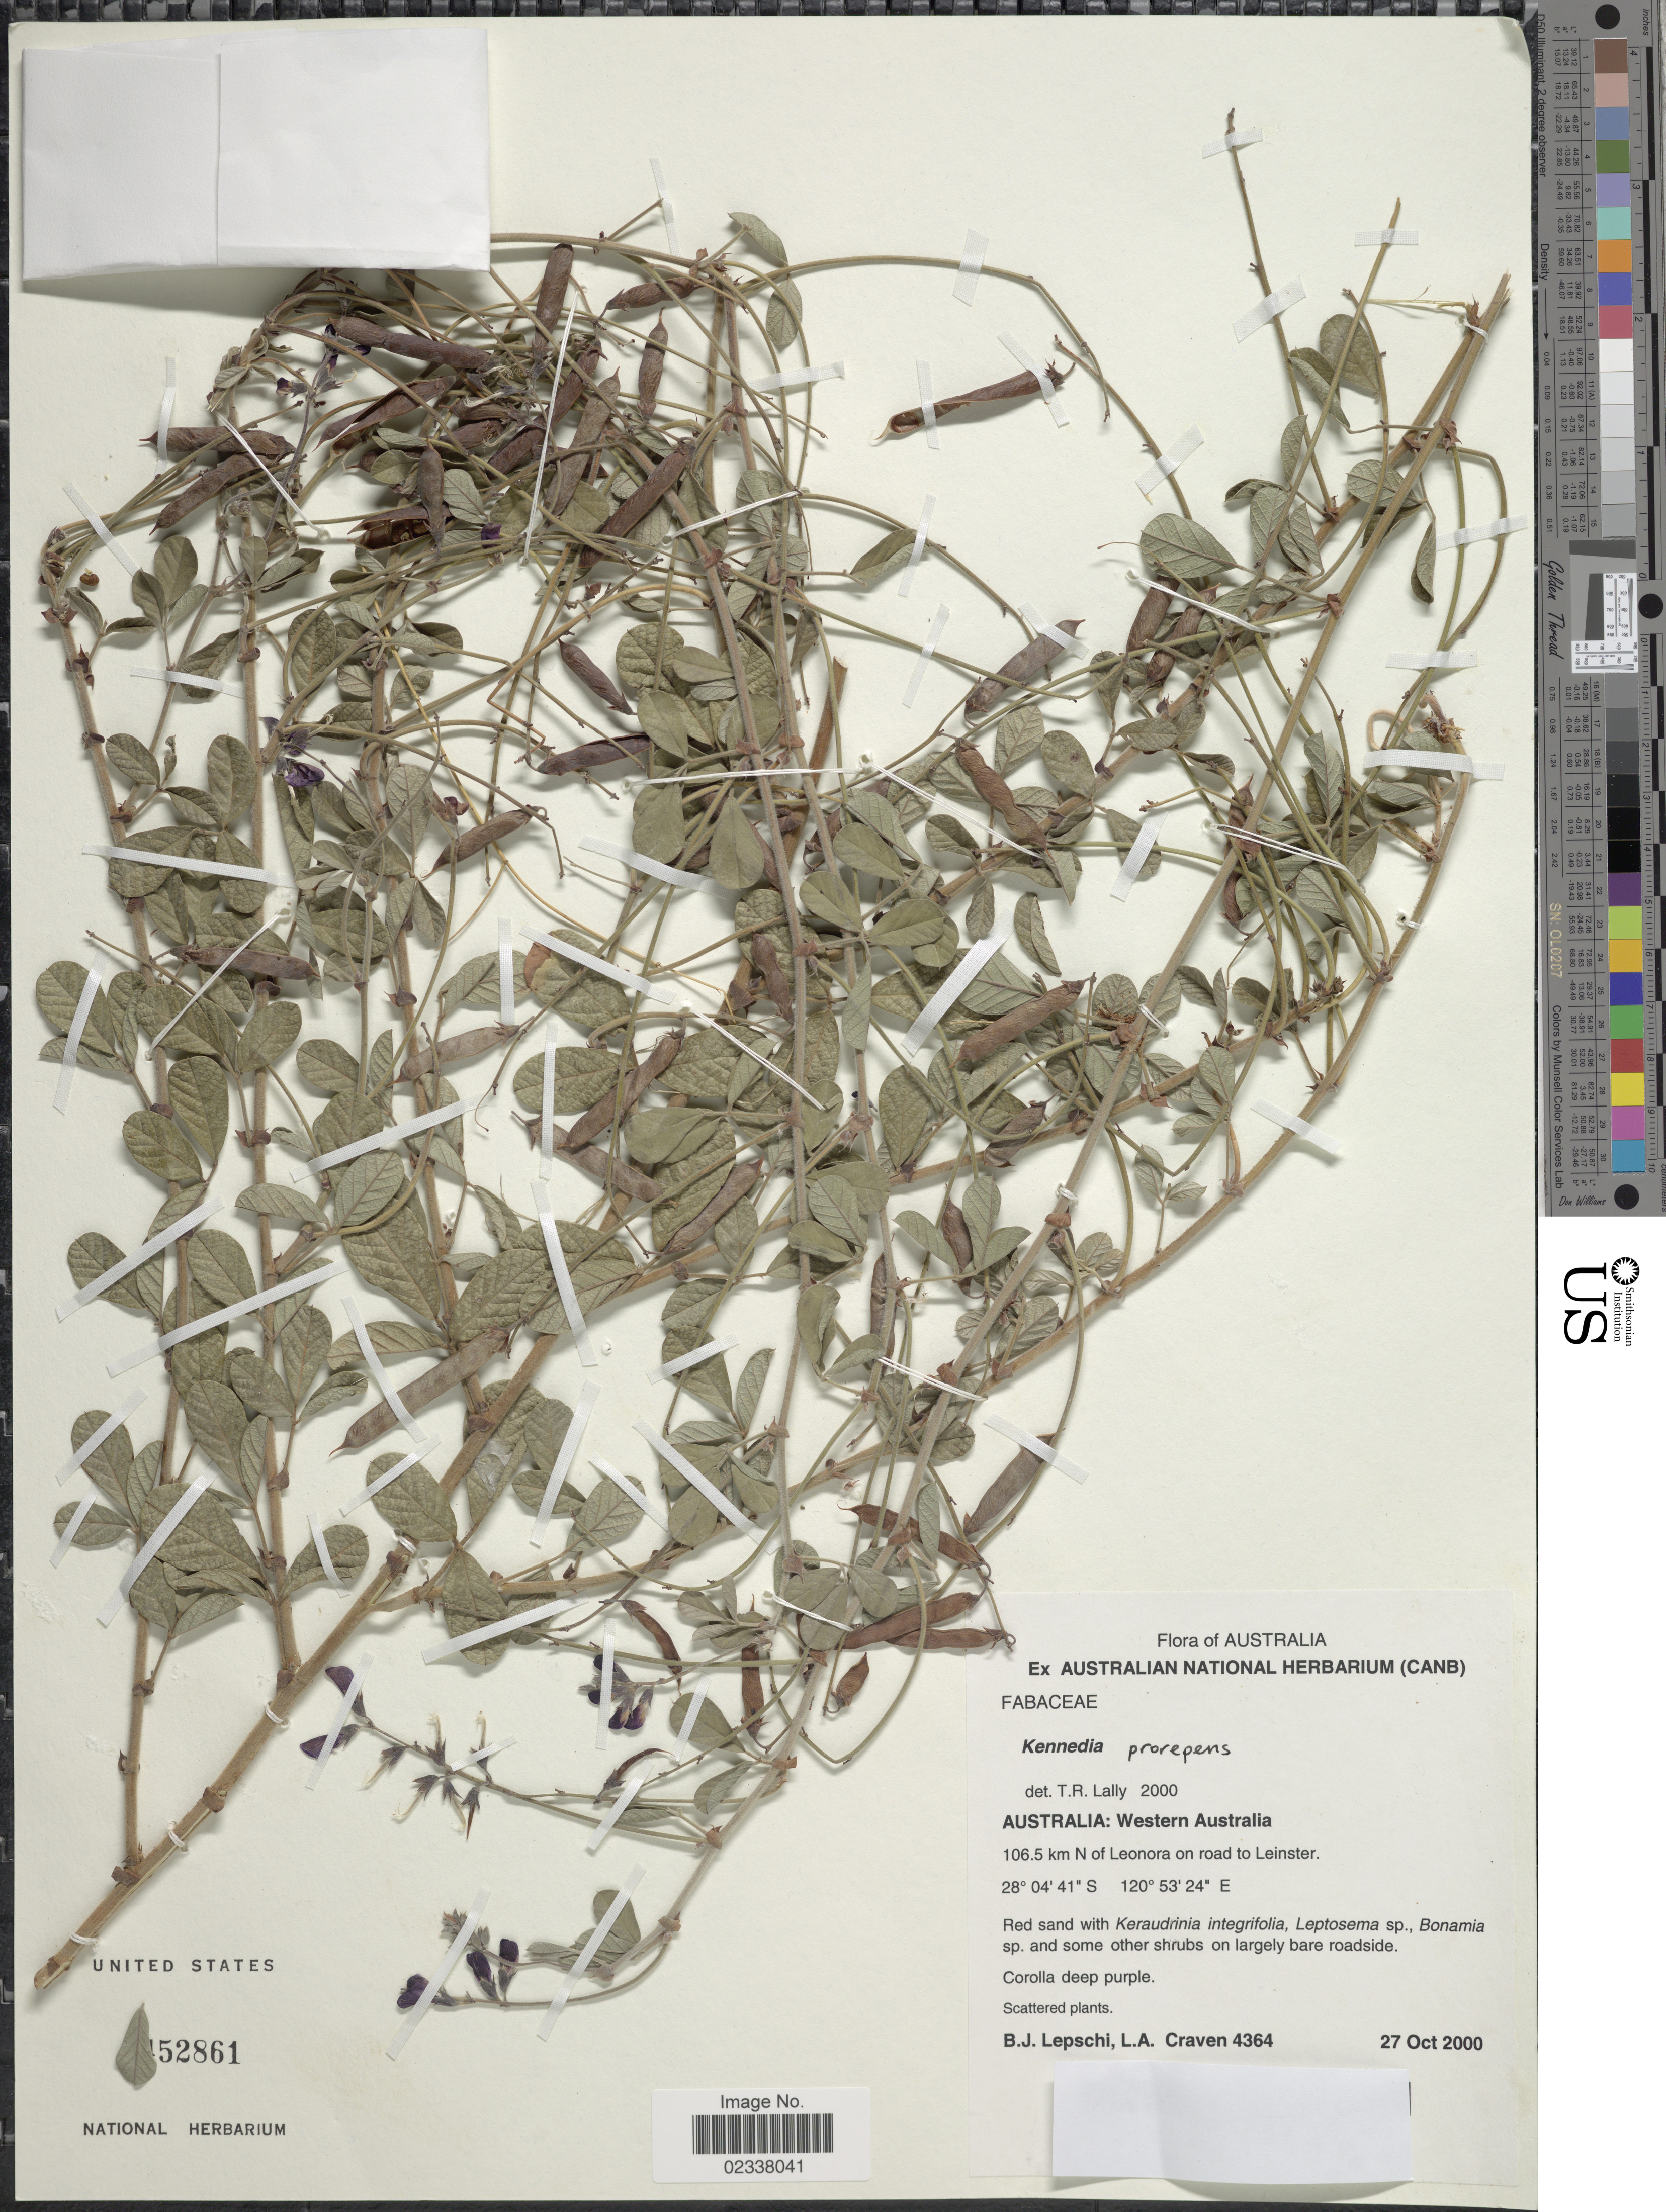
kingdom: Plantae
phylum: Tracheophyta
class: Magnoliopsida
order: Fabales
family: Fabaceae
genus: Kennedia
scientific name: Kennedia prorepens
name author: (F. Muell.) F. Muell.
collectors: B. Lepschi & L. A. Craven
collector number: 4364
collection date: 2000-10-27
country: Australia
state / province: Western Australia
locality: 106.5 km N of Leonora on road to Leinster